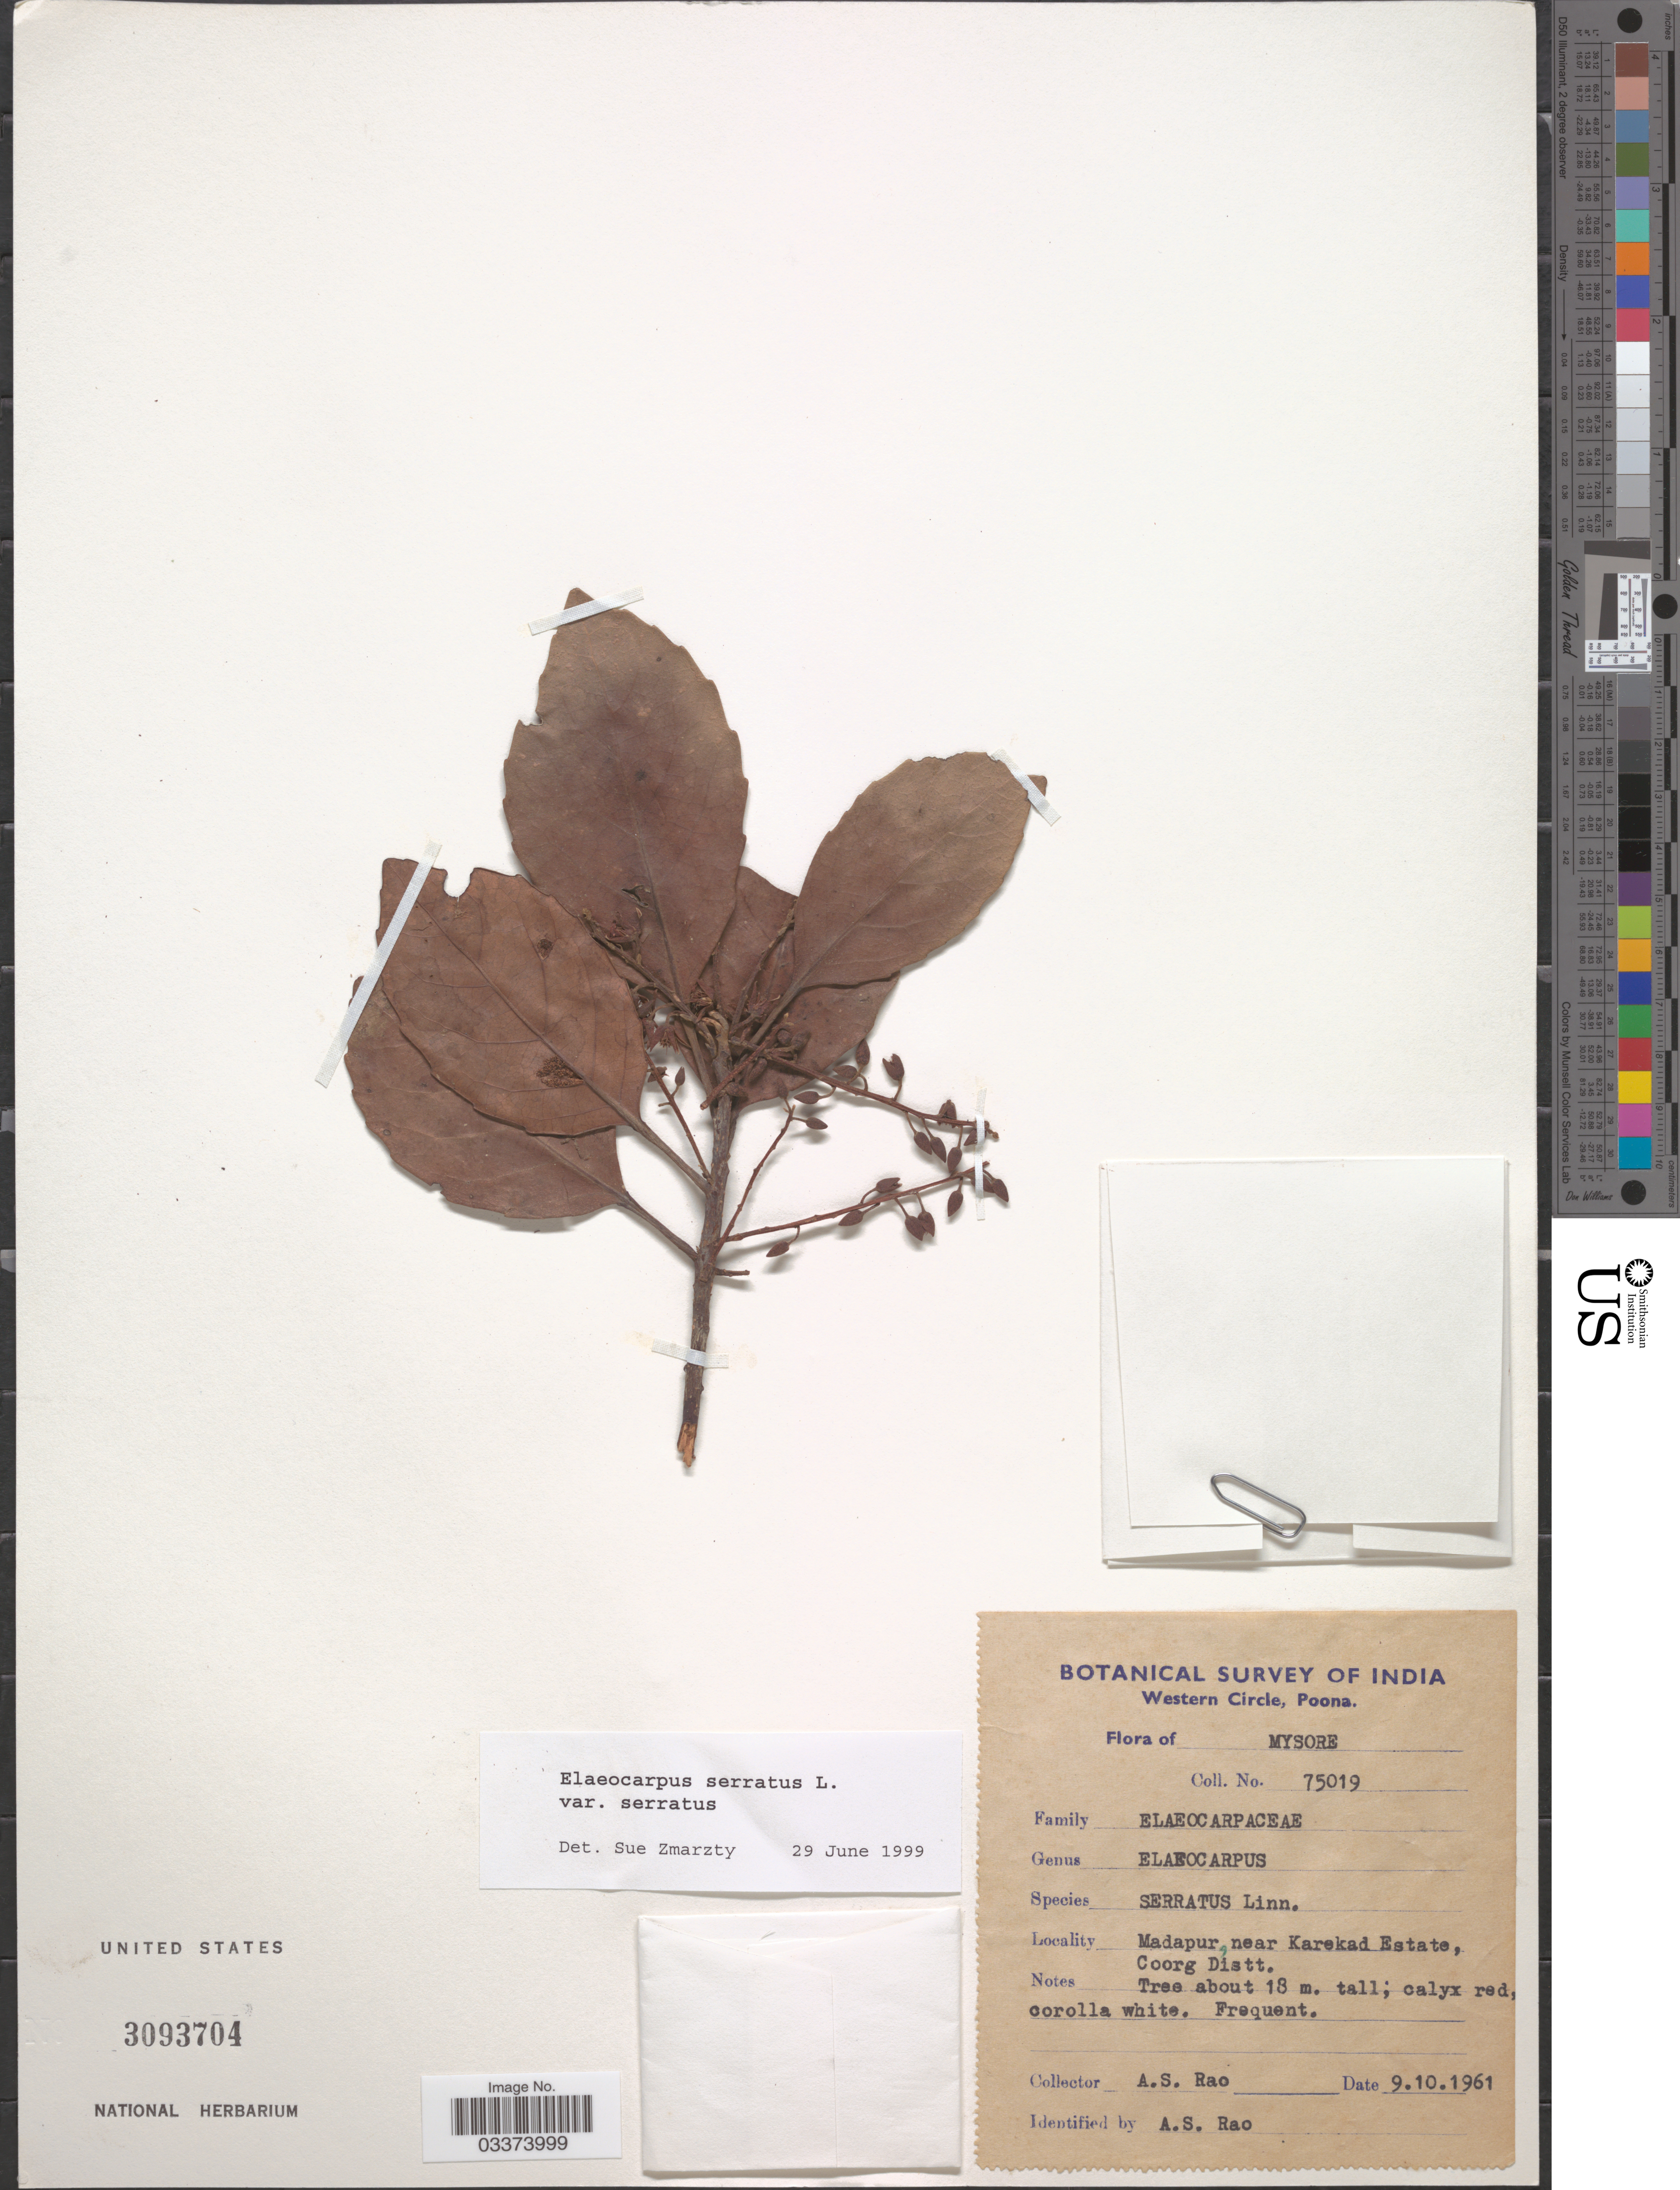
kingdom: Plantae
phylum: Tracheophyta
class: Magnoliopsida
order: Oxalidales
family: Elaeocarpaceae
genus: Elaeocarpus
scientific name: Elaeocarpus serratus var. serratus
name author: L.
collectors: A. S. Rao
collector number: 75019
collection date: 1961-10-09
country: India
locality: Mysore. Madapur, near Karekad Estate, Coorg Distt.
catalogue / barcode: US 3093704